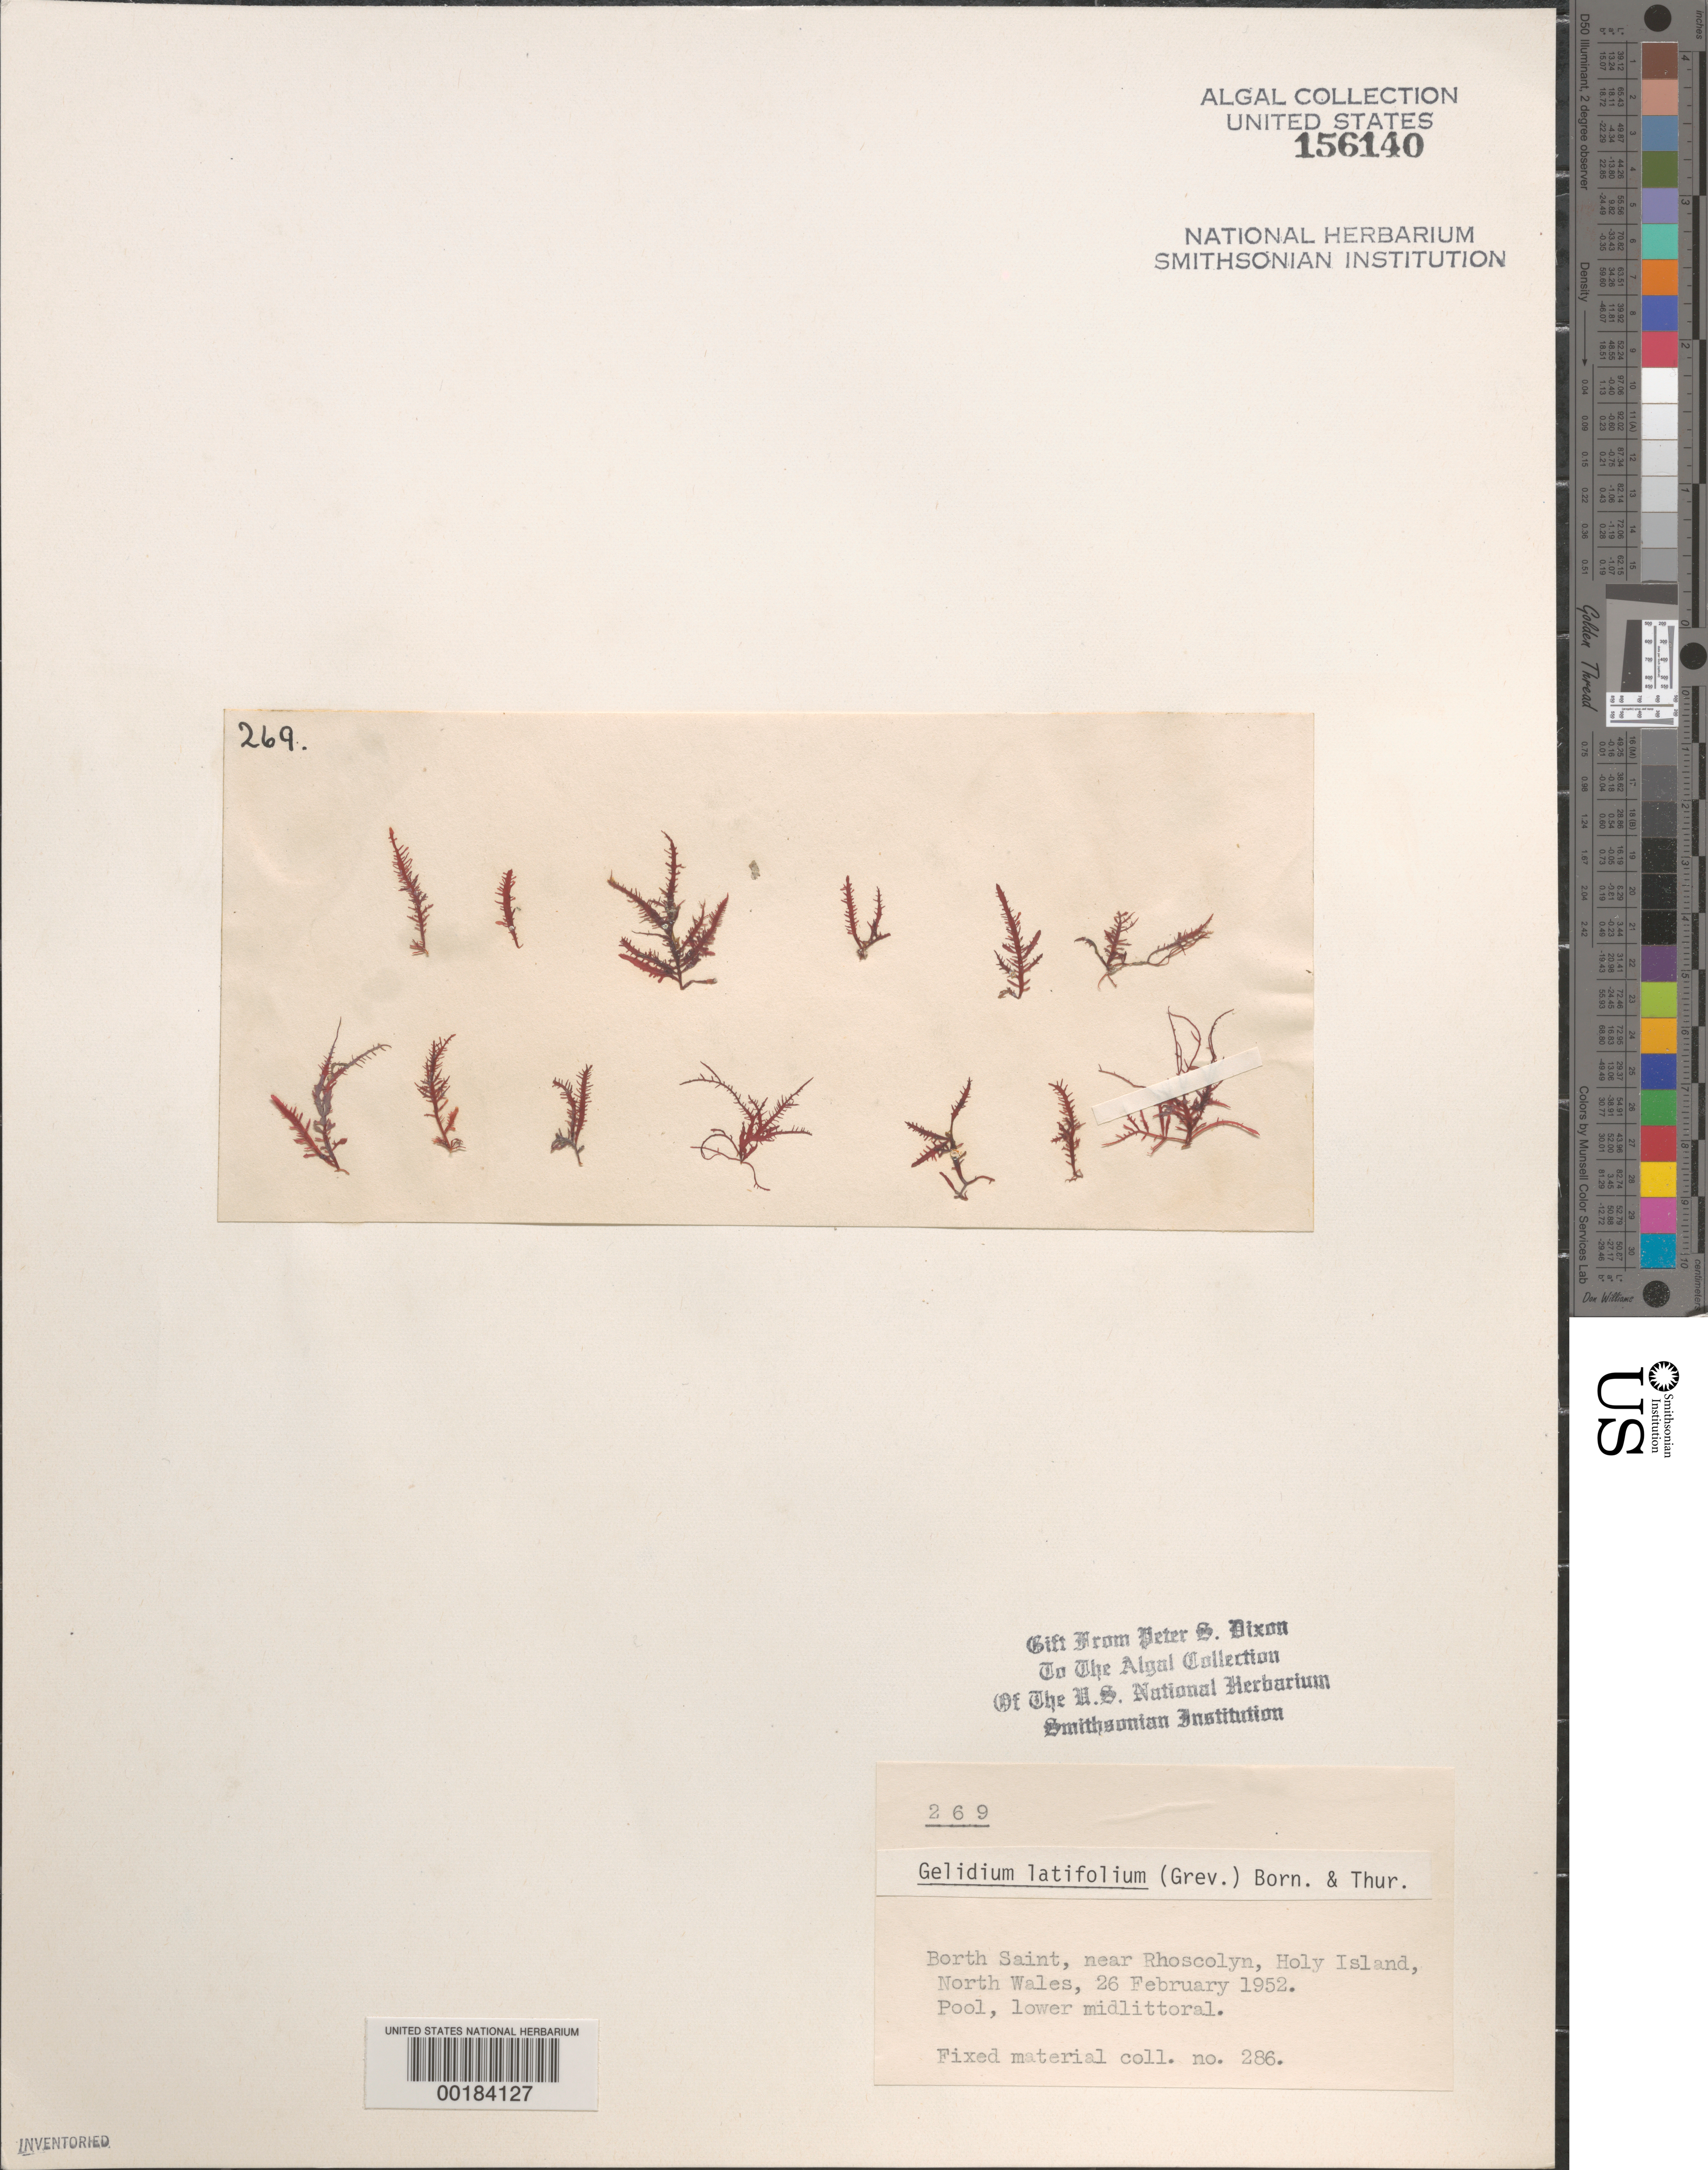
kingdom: Plantae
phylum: Rhodophyta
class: Florideophyceae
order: Gelidiales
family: Gelidiaceae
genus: Gelidium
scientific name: Gelidium spinosum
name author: (S.G. Gmel.) P.C. Silva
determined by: Algae name updating Project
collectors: P. S. Dixon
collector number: PSD 269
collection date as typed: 26 Feb 1952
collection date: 1952-02-26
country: United Kingdom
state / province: Wales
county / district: Gwynedd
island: Anglesey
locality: Borth Saint, Holy Island, near Rhoscolyn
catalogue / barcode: US 156140